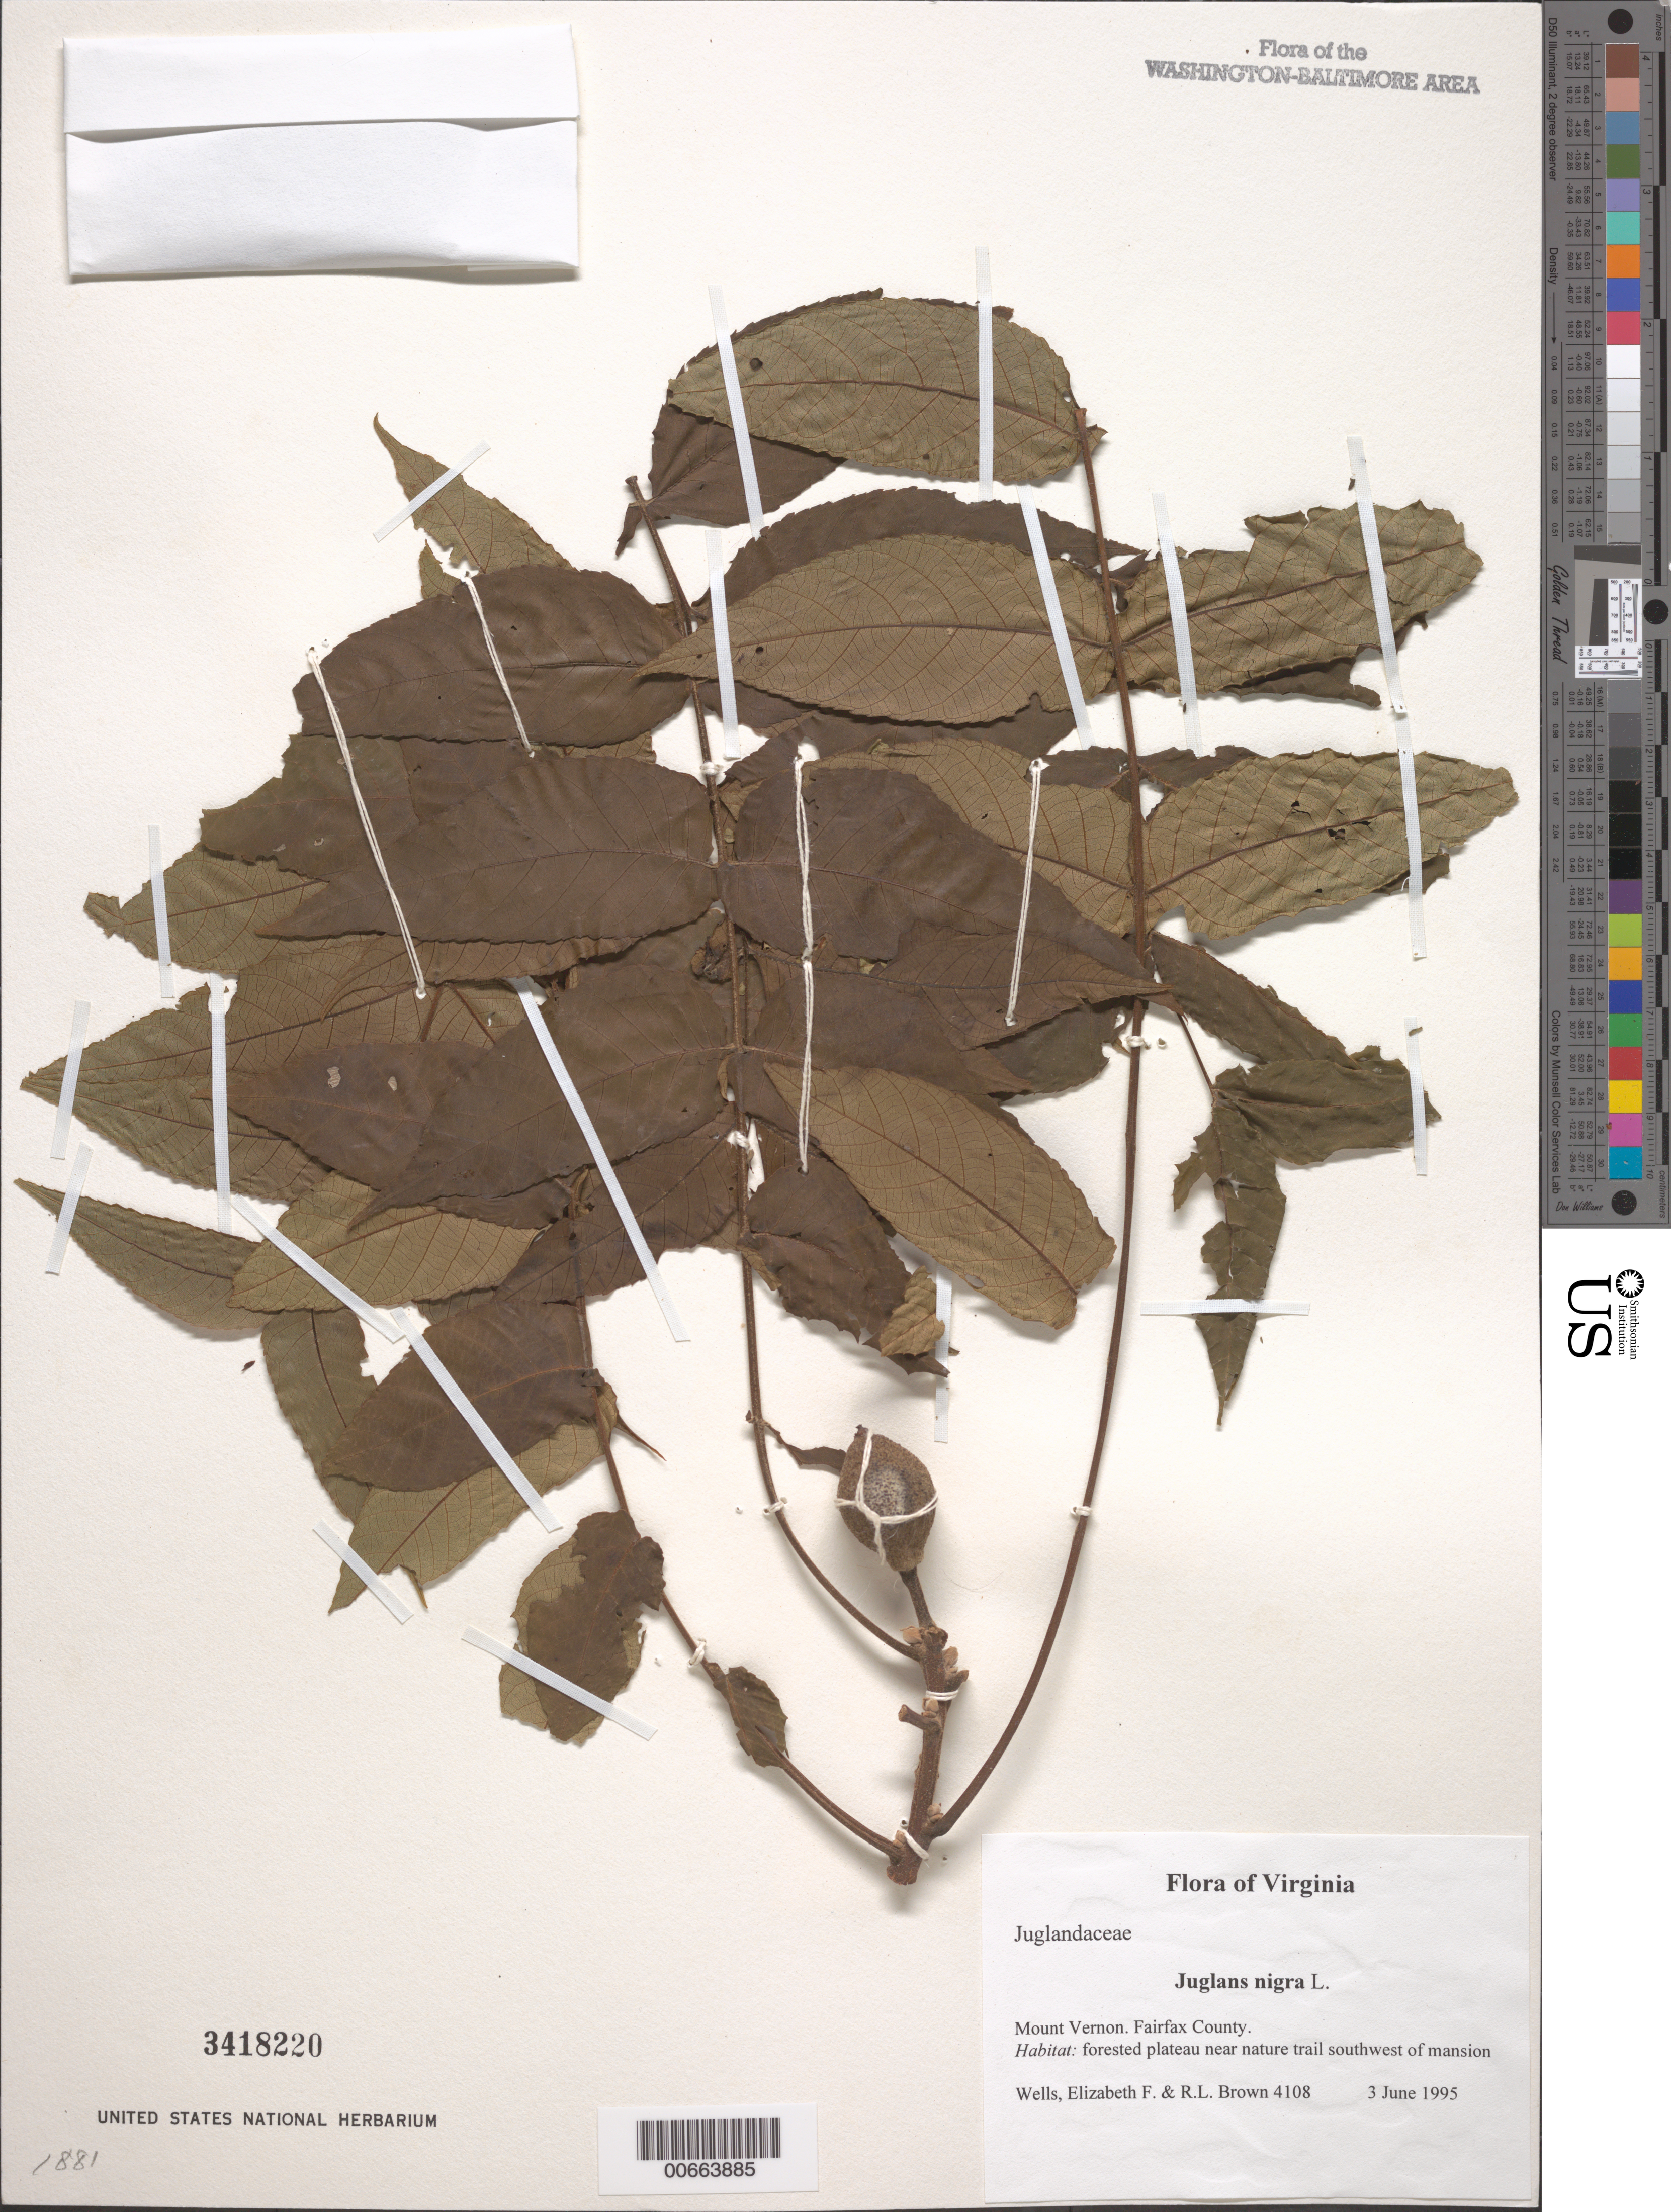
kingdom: Plantae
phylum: Tracheophyta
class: Magnoliopsida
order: Fagales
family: Juglandaceae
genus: Juglans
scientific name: Juglans nigra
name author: L.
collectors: E. F. Wells & R. L. Brown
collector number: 4108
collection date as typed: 03 Jun 1995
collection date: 1995-06-03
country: United States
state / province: Virginia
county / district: Fairfax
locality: Mount Vernon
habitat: forested plateau near nature trail southwest of mansion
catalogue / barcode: US 3418220